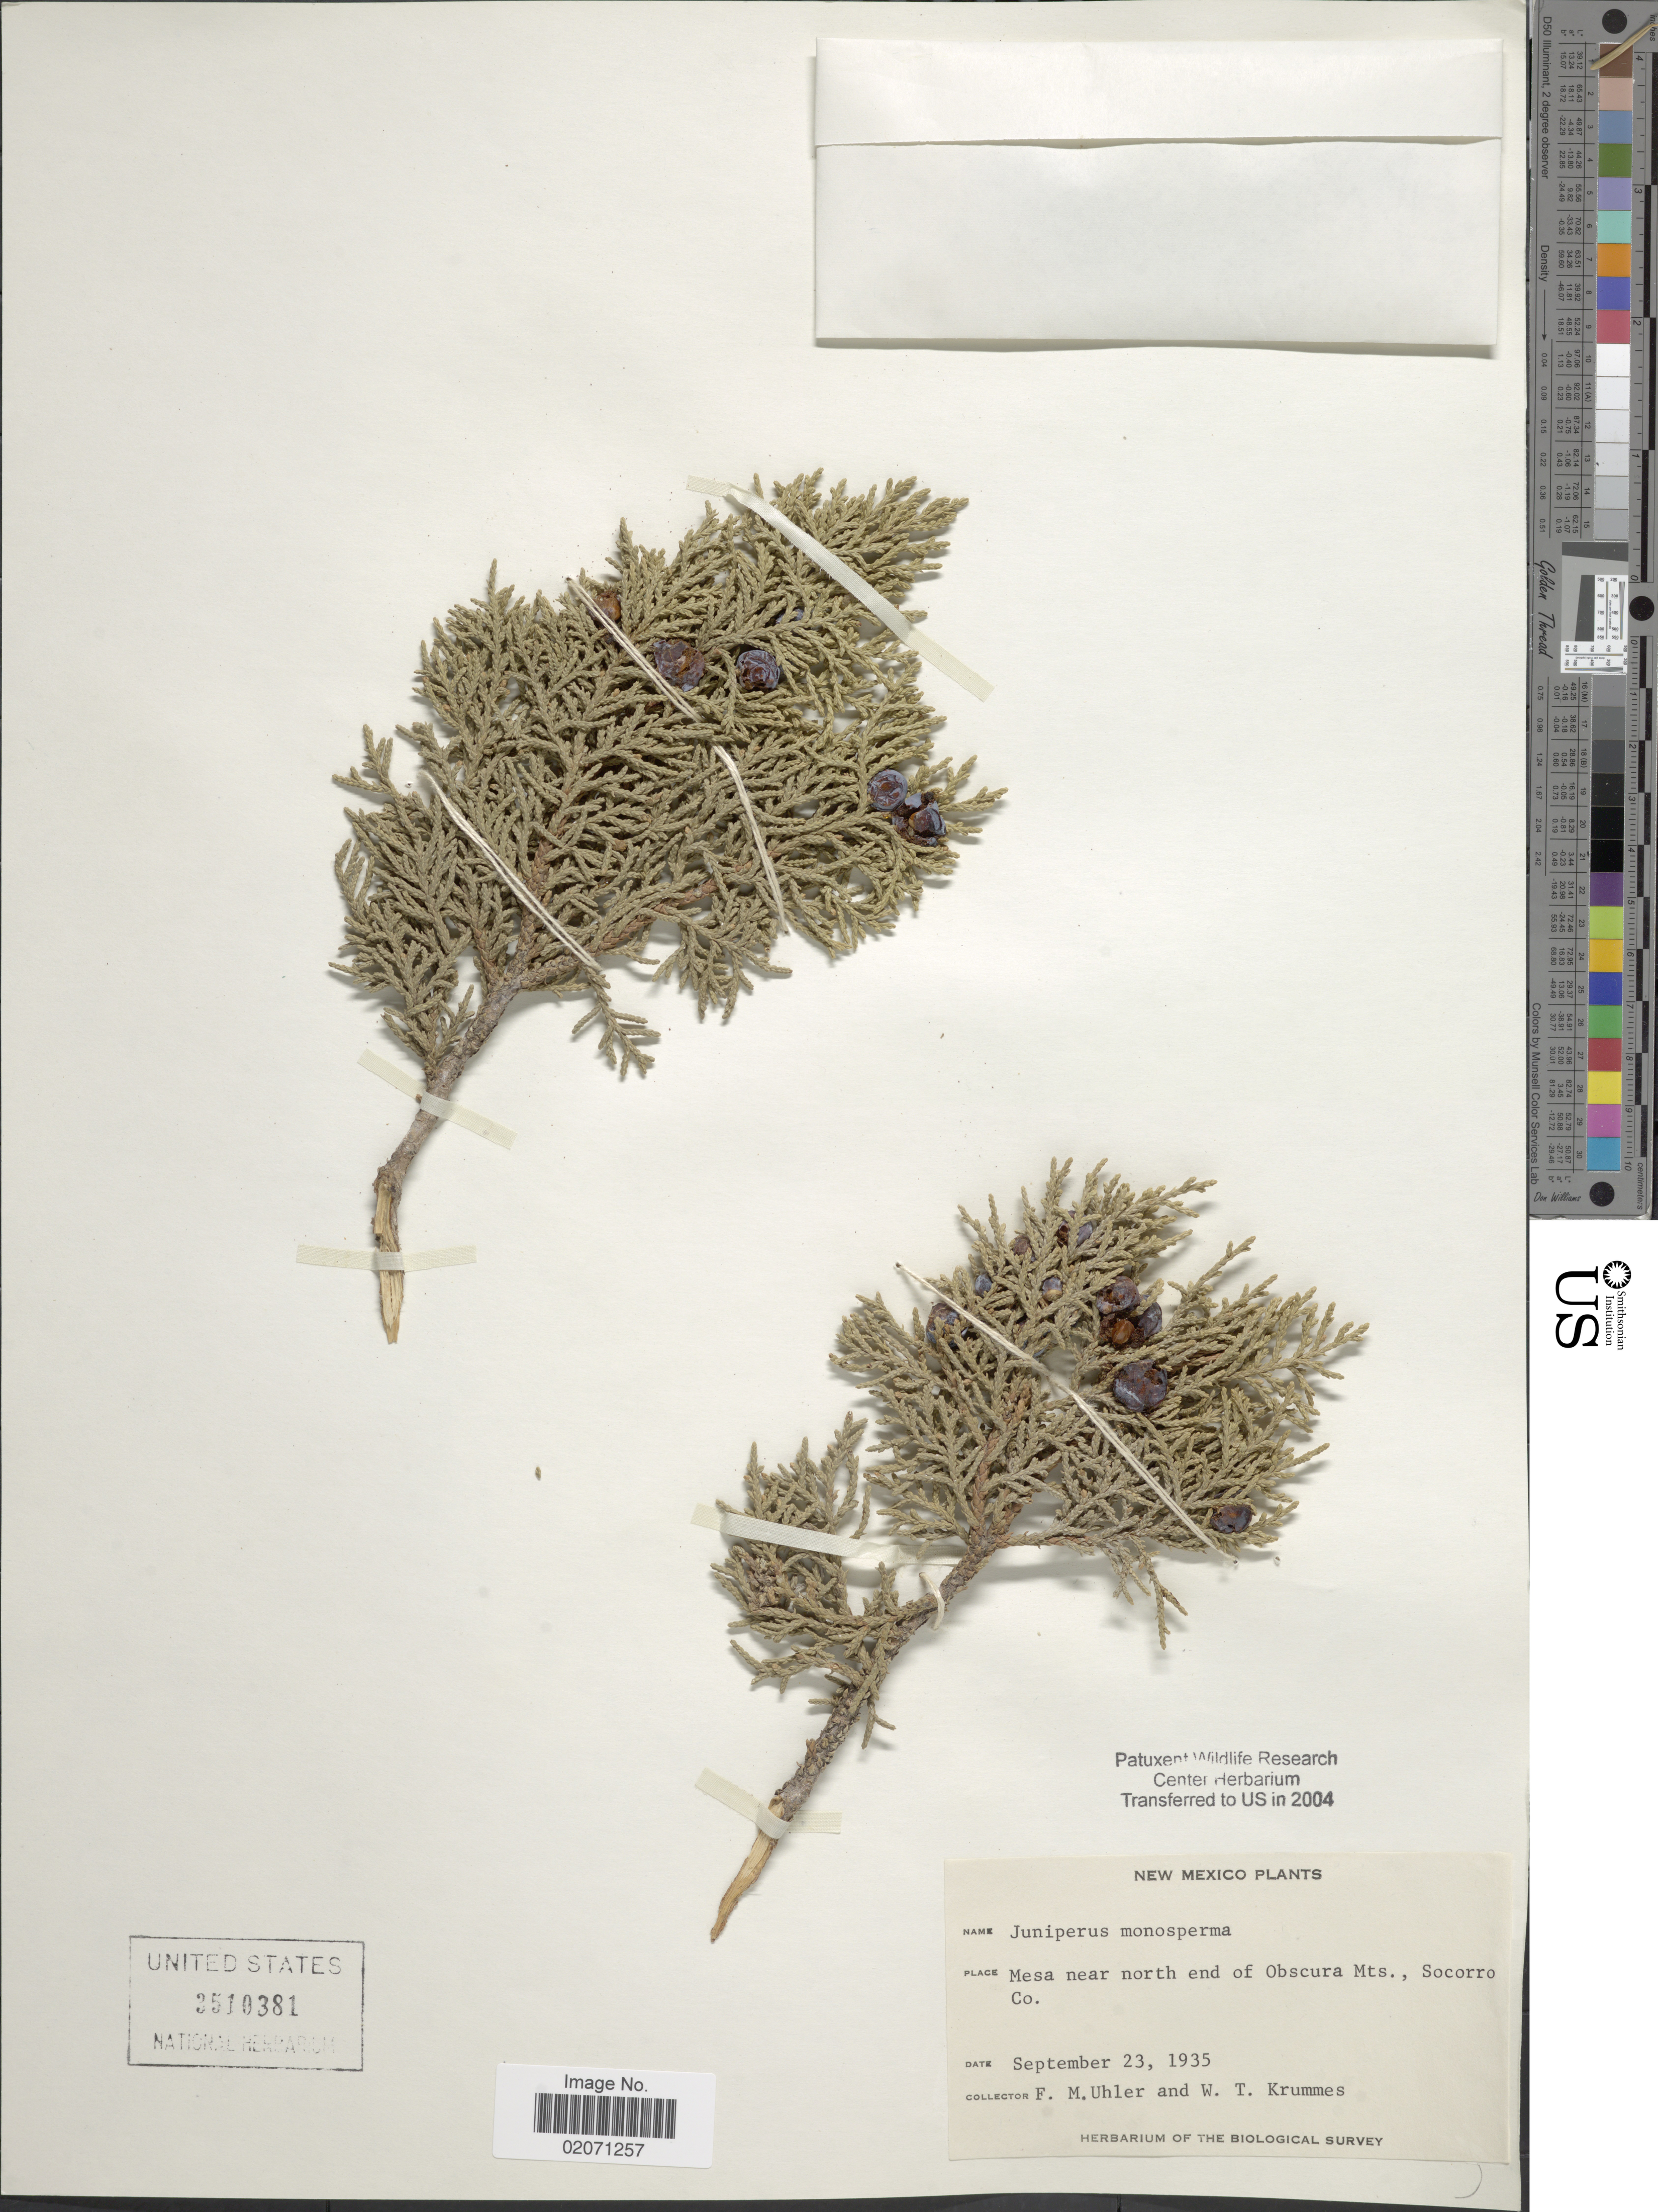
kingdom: Plantae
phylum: Tracheophyta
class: Pinopsida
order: Pinales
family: Cupressaceae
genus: Juniperus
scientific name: Juniperus monosperma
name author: (Engelm.) Sarg.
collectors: F. M. Uhler & W. Krummes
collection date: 1935-09-23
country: United States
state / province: New Mexico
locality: Mesa near north end of Obscura Mts., Socorro Co.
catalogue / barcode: US 3510381